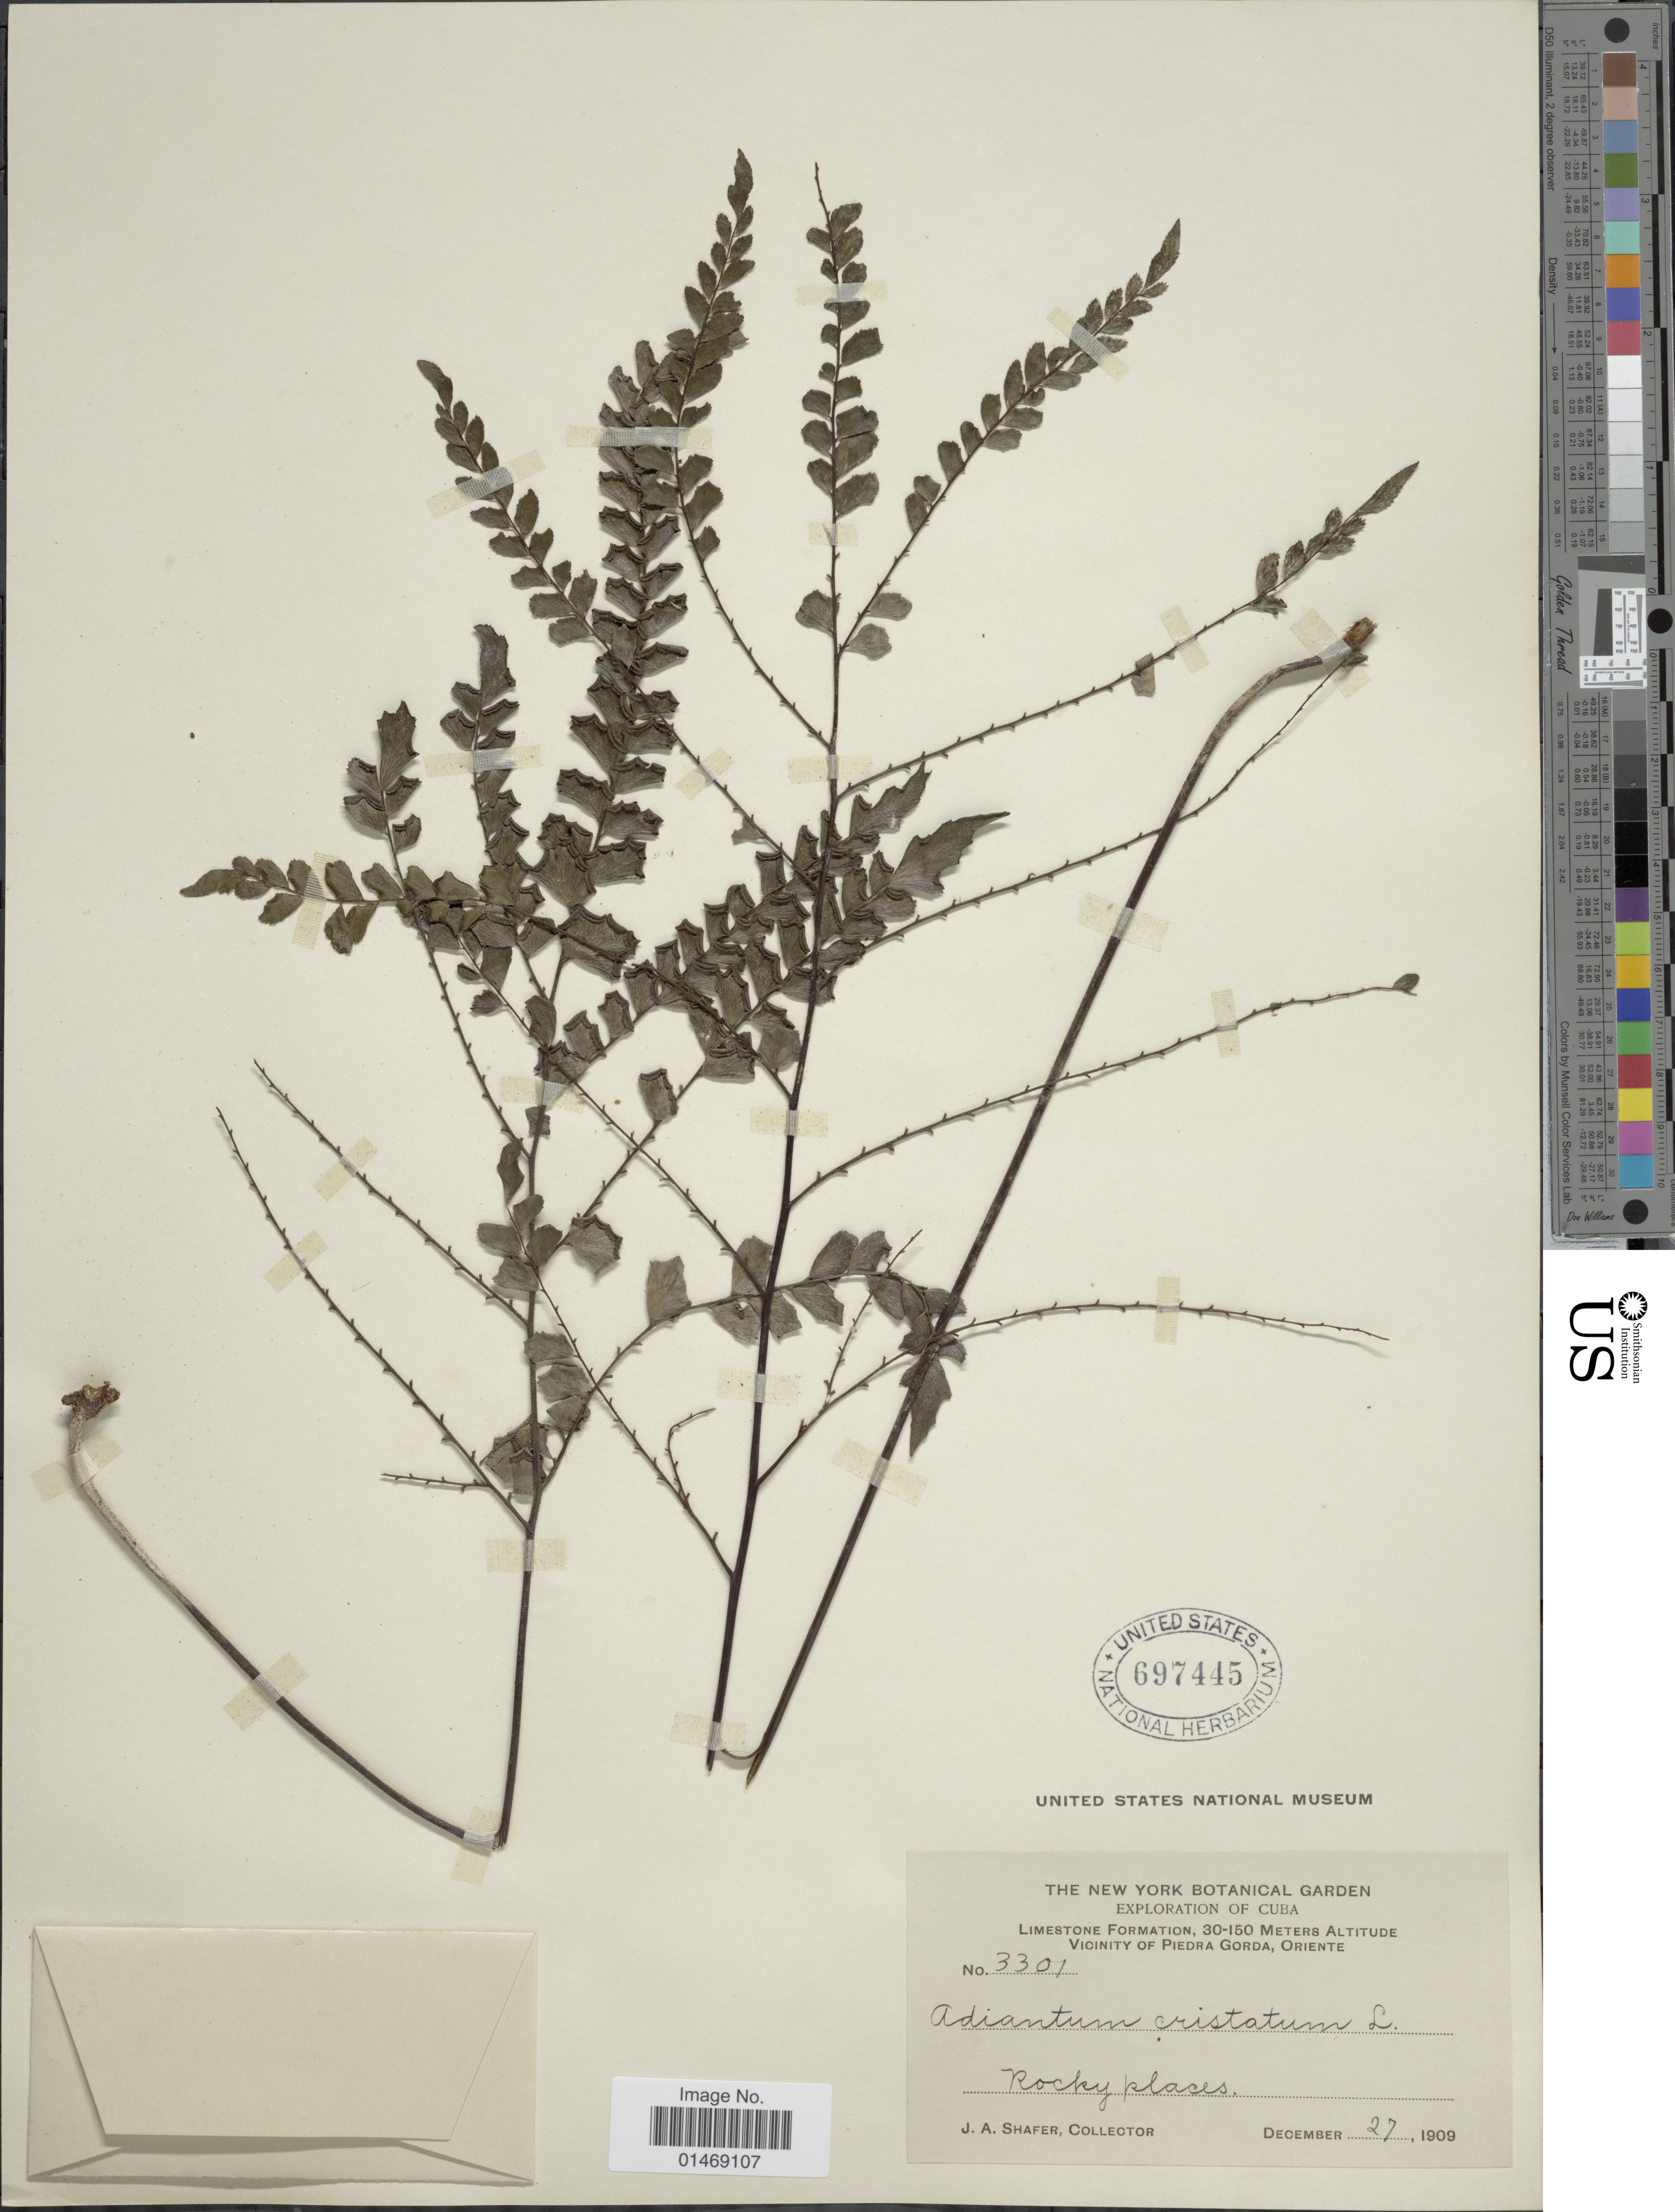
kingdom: Plantae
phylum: Tracheophyta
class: Polypodiopsida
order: Polypodiales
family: Pteridaceae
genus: Adiantum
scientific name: Adiantum melanoleucum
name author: Willd.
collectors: J. A. Shafer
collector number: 3301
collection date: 1909-12-27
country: Cuba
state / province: Oriente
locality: Limestone Formation, Vicinity of Piedra Gorda, Rocky places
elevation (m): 30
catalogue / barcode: US 697445